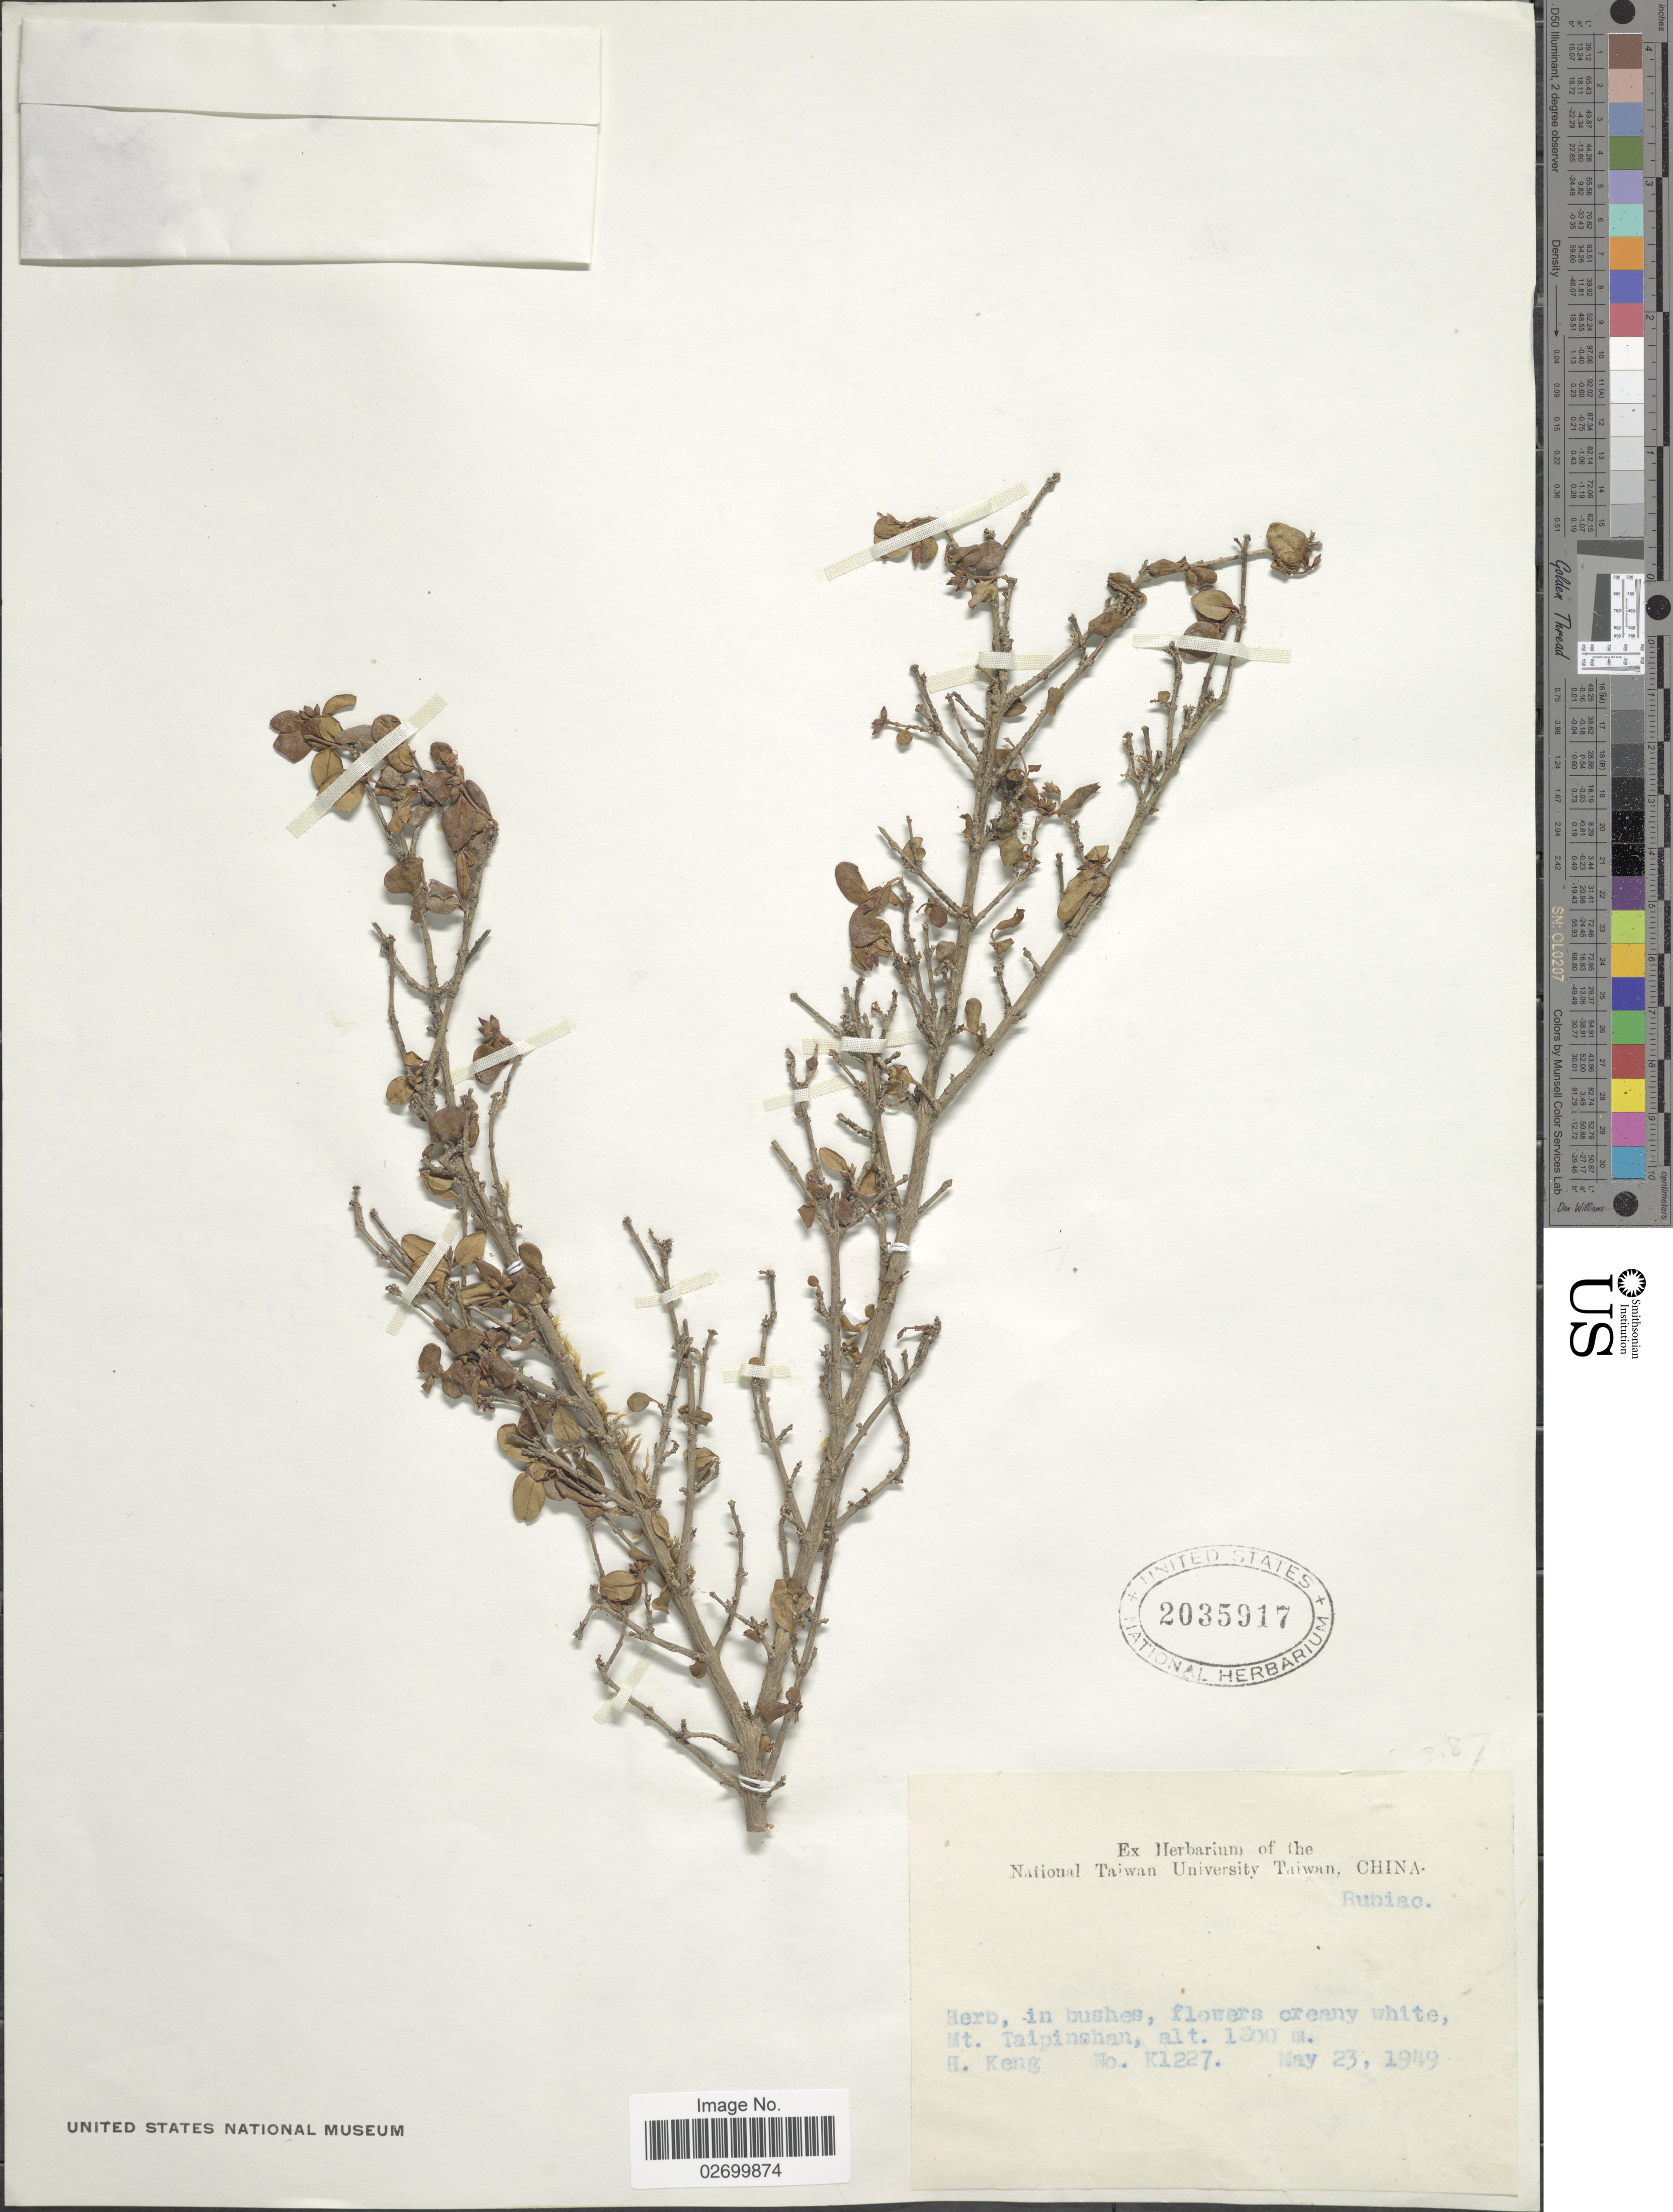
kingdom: Plantae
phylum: Tracheophyta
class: Magnoliopsida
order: Gentianales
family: Rubiaceae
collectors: H. Keng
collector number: K1227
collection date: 1949-05-23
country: Taiwan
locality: Mt. Taipinshan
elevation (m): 1800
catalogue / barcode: US 2035917